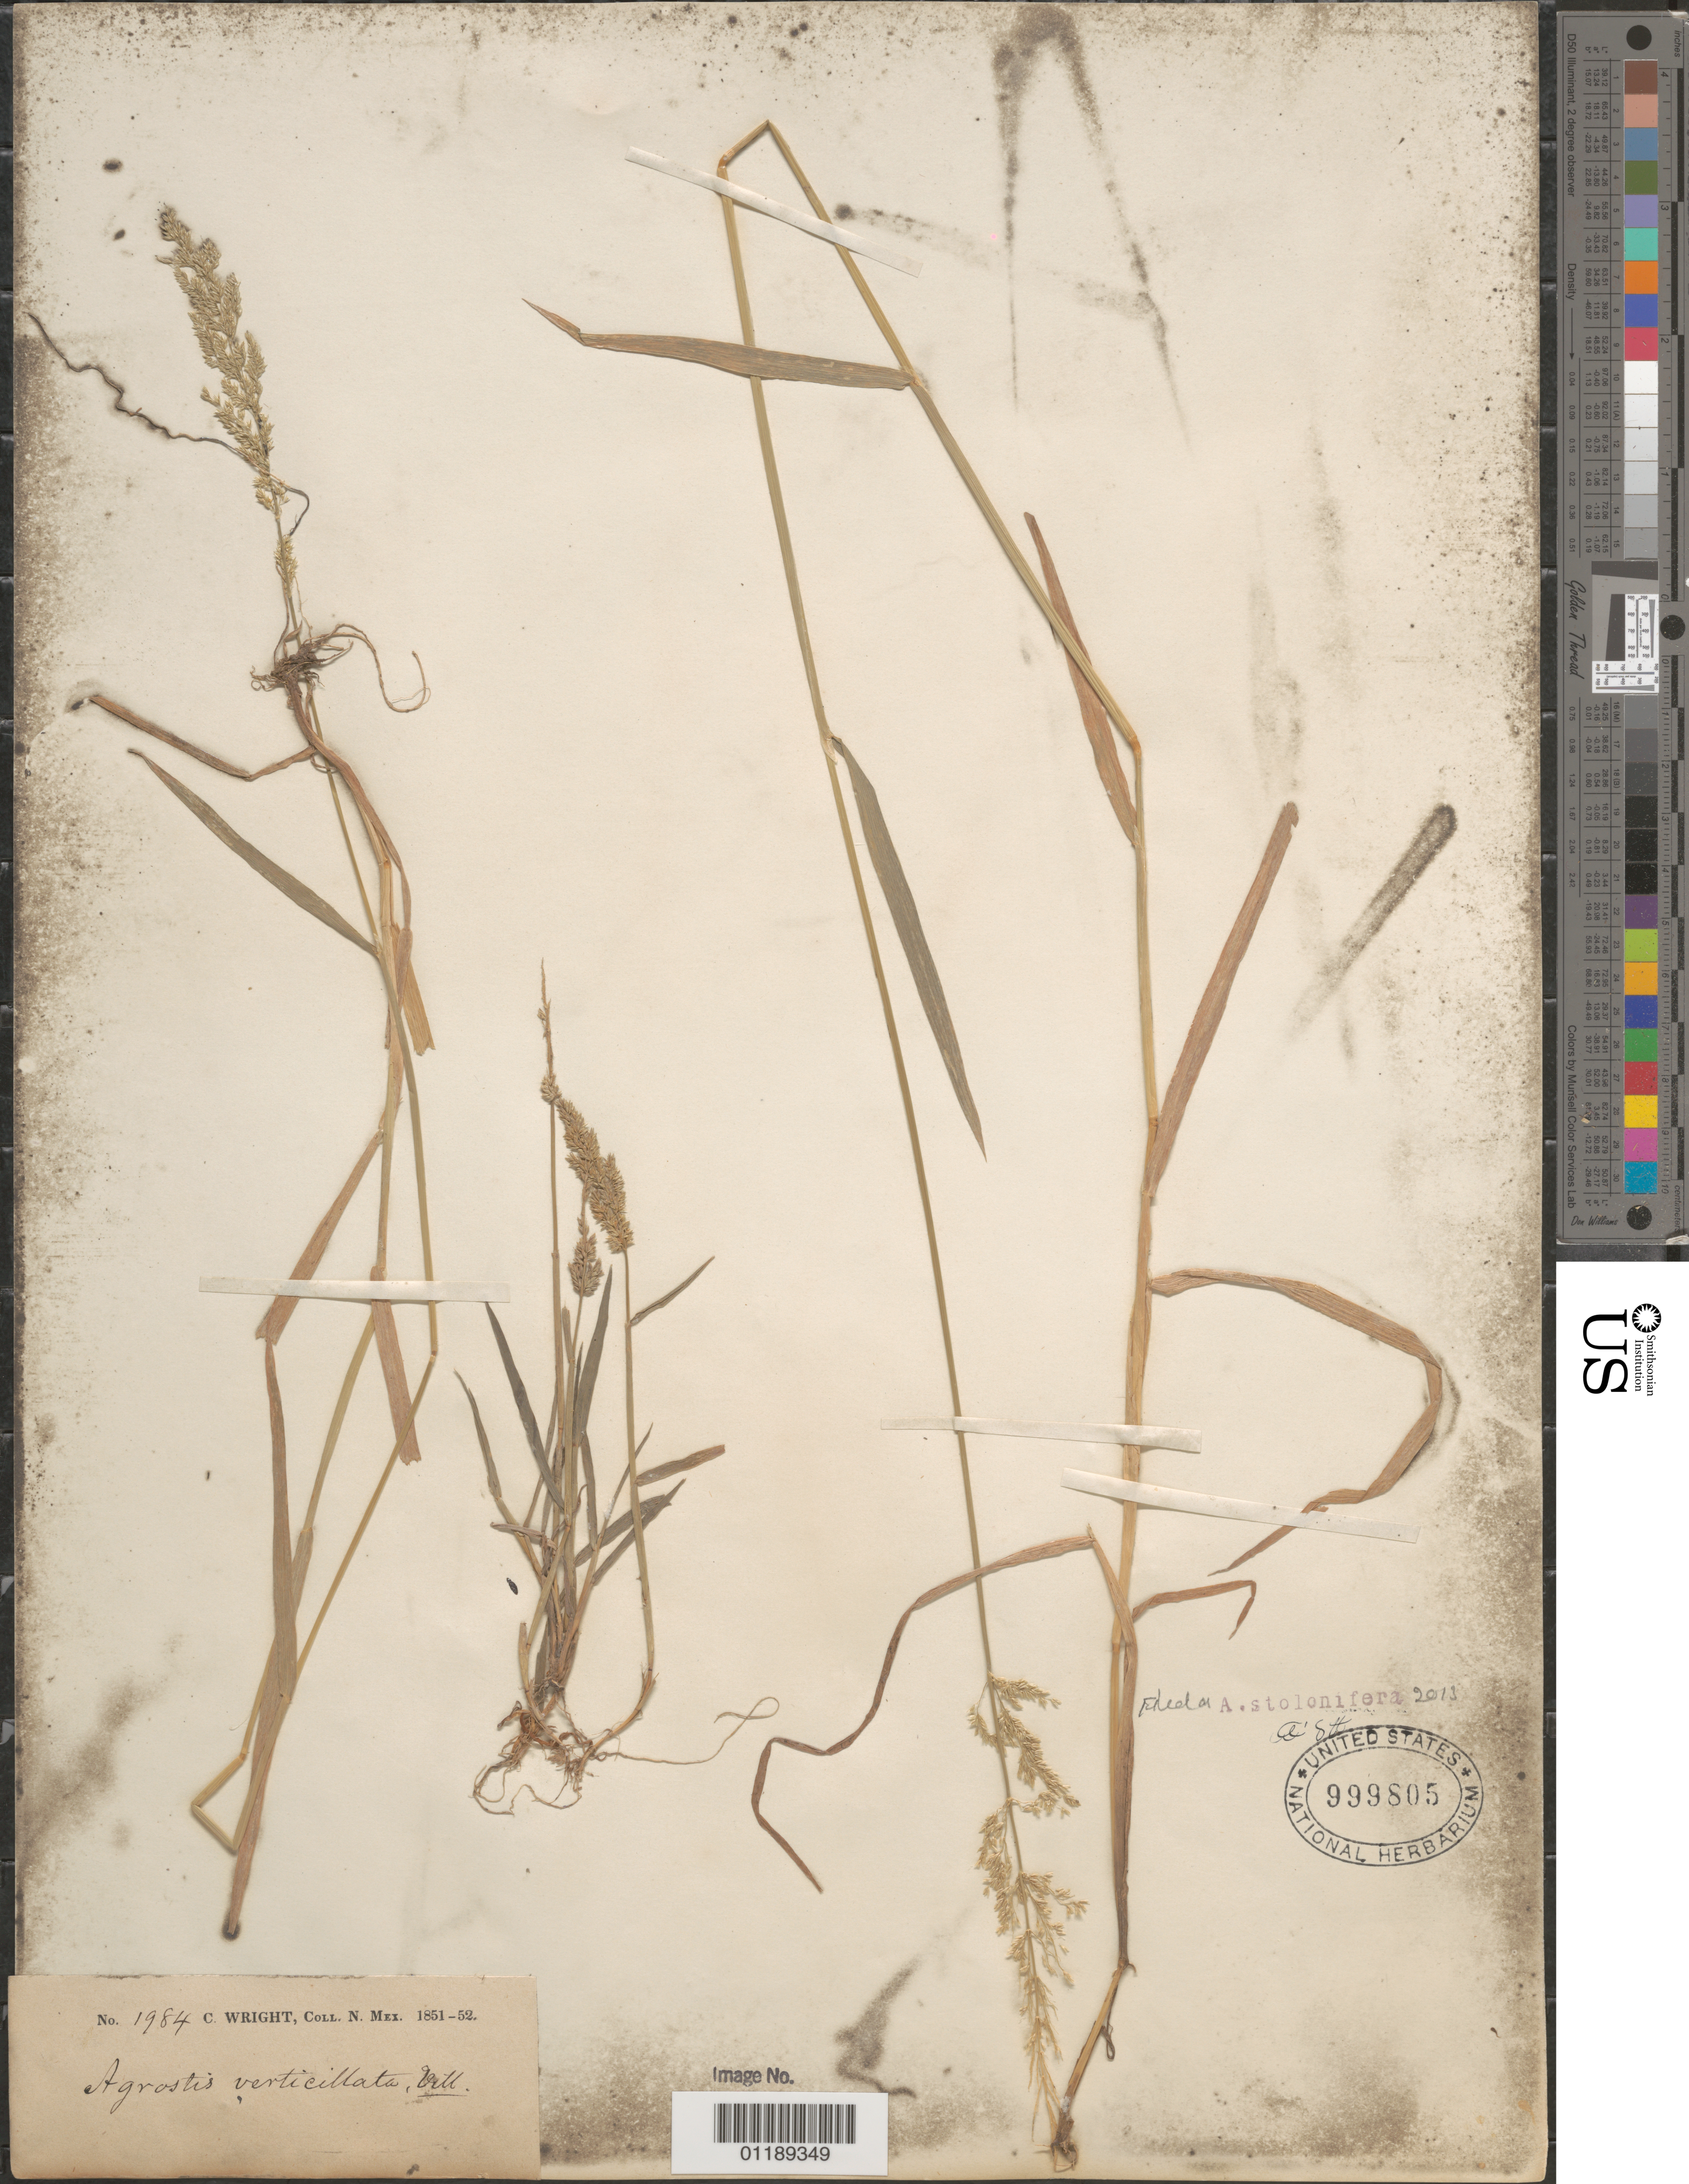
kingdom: Plantae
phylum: Tracheophyta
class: Liliopsida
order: Poales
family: Poaceae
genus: Agrostis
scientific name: Agrostis stolonifera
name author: L.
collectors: C. Wright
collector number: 1984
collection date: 1851/1852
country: United States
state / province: New Mexico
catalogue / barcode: US 999805